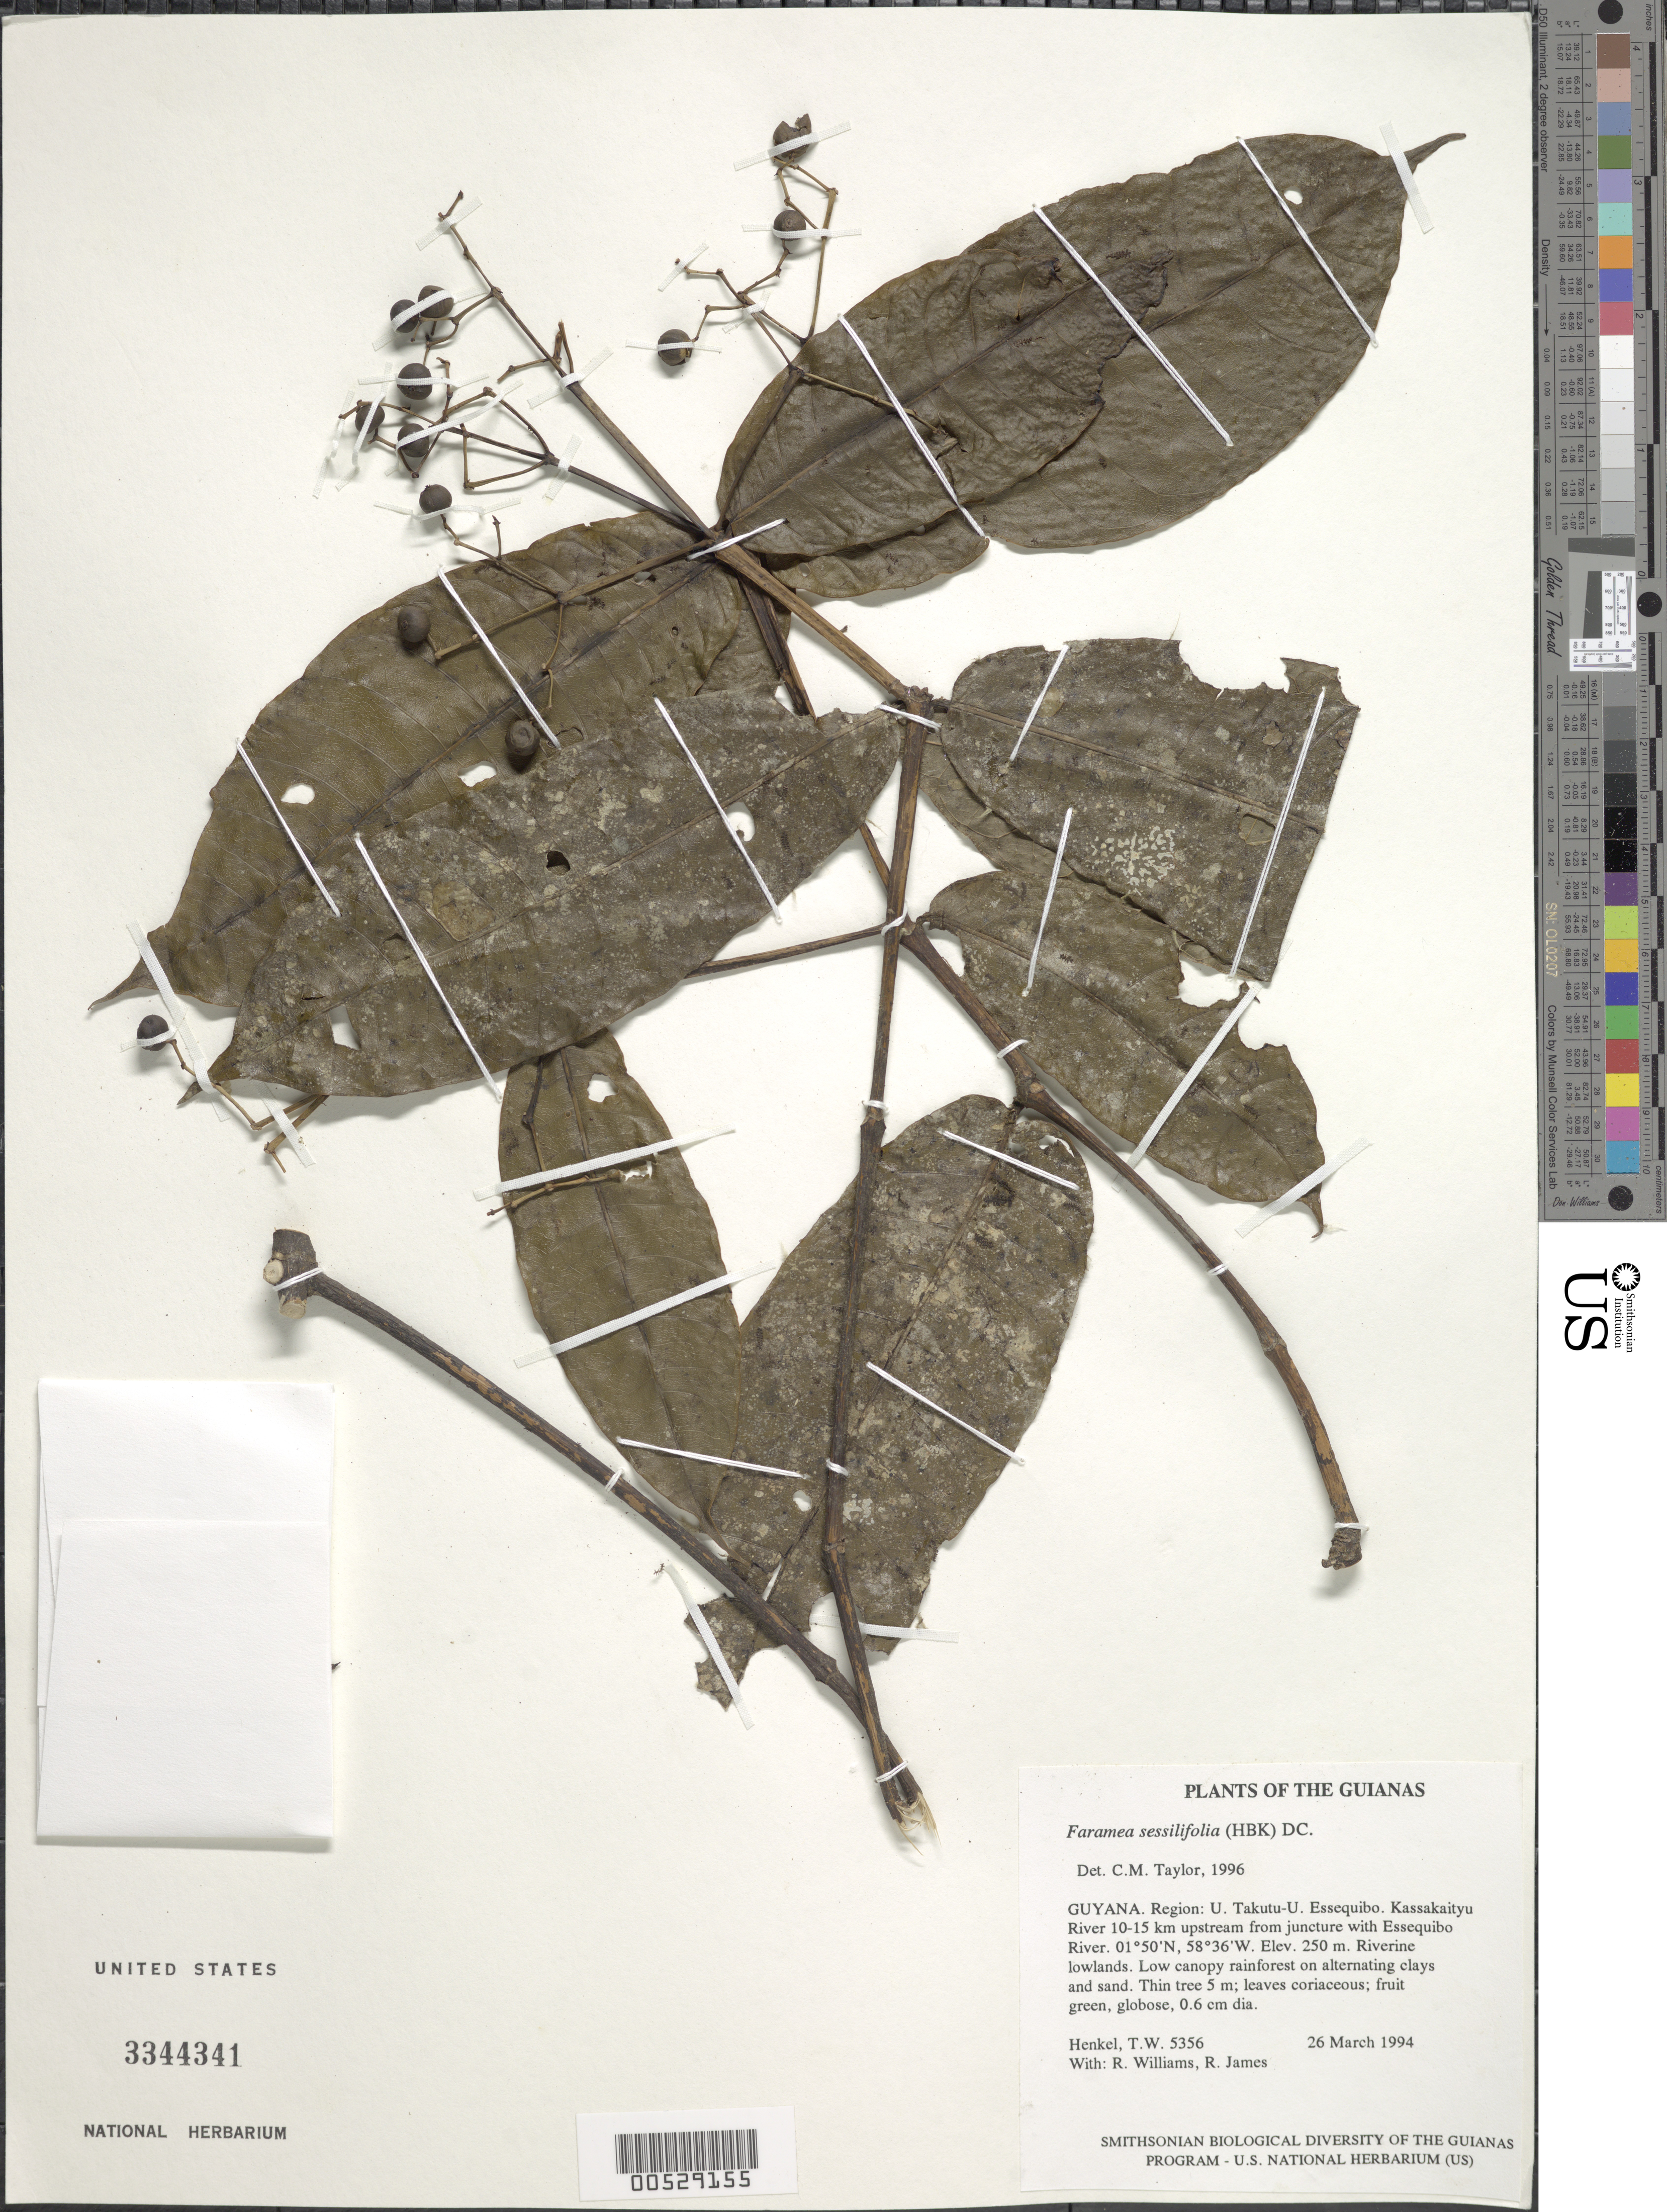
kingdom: Plantae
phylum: Tracheophyta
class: Magnoliopsida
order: Gentianales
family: Rubiaceae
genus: Faramea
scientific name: Faramea sessilifolia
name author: (Kunth) DC.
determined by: Taylor, Charlotte M.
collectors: T. Henkel, R. Williams & R. James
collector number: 5356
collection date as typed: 26 March 1994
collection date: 1994-03-26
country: Guyana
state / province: U. Takutu-U. Essequibo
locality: Kassakaityu River 10-15 km upstream from juncture with Essequibo River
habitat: Riverine lowlands. Low canopy rainforest on alternating clays and sand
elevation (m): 250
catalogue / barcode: US 3344341